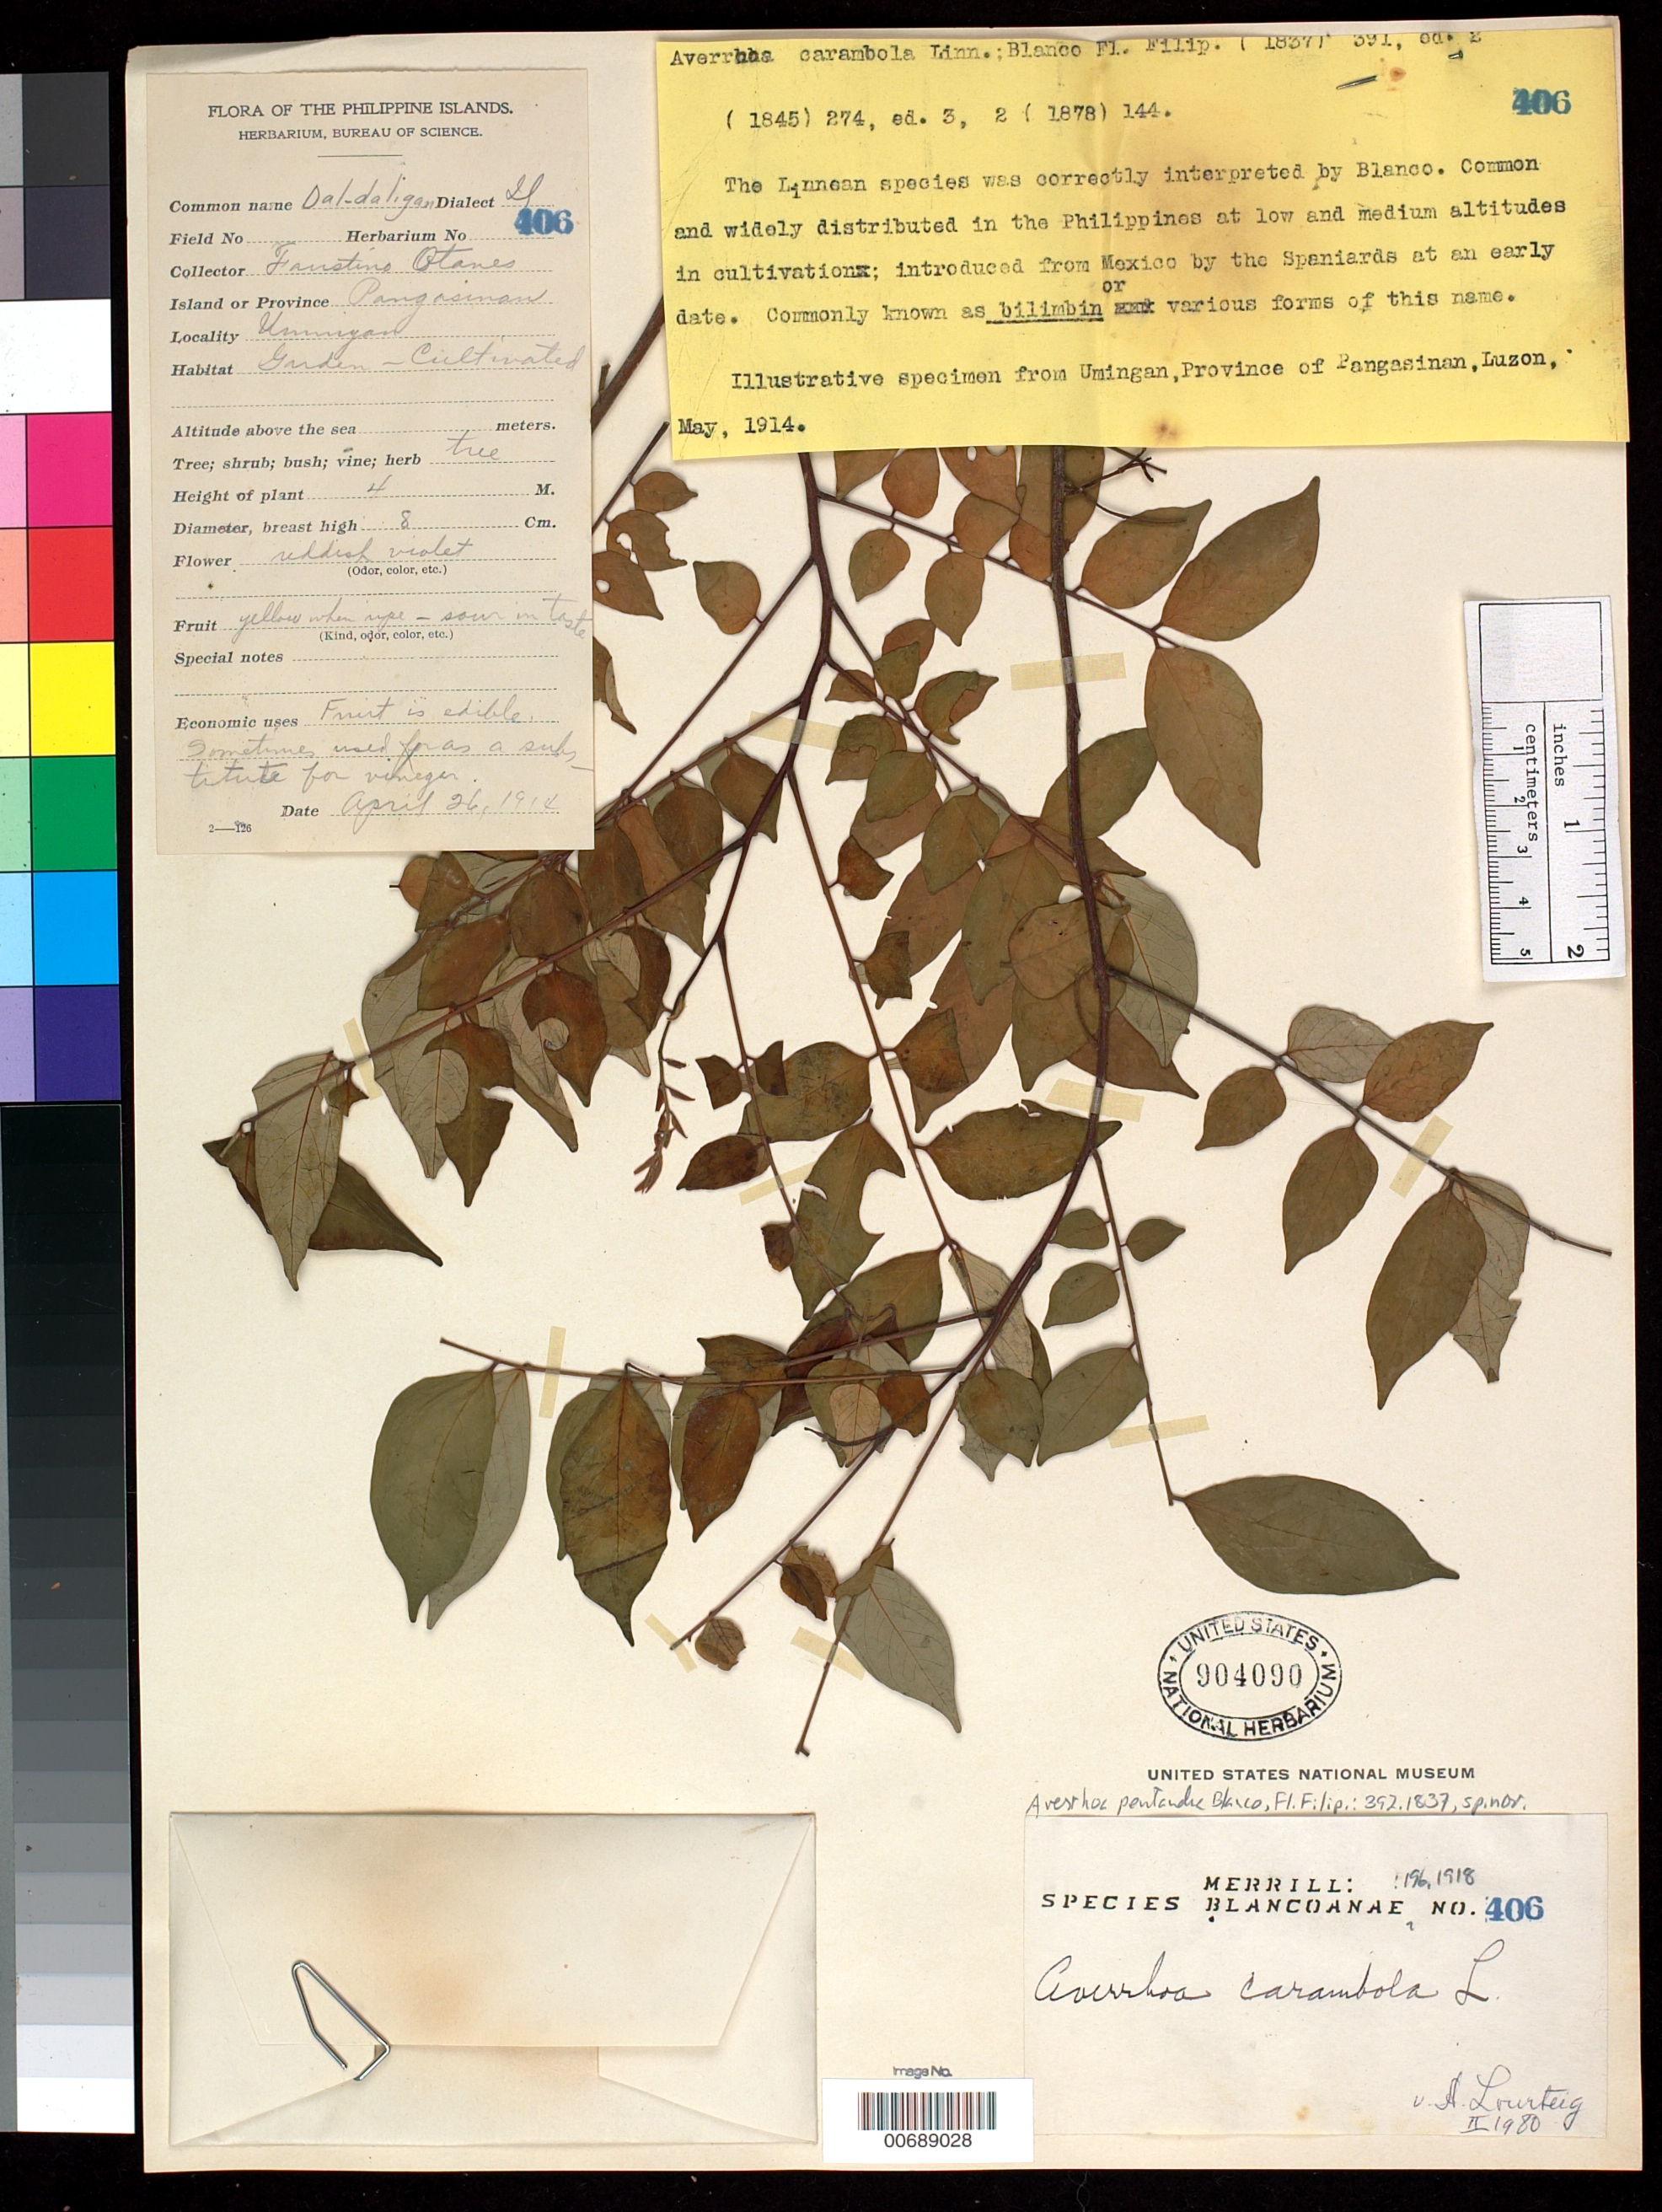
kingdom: Plantae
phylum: Tracheophyta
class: Magnoliopsida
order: Oxalidales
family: Oxalidaceae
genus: Averrhoa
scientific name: Averrhoa carambola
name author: L.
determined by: Lourteig, A.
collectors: F. Q. Otanes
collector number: Sp. Blancoan. 0406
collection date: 1914-05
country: Philippines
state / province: Ilocos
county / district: Pangasinan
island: Luzon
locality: Umingan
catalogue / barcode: US 904090